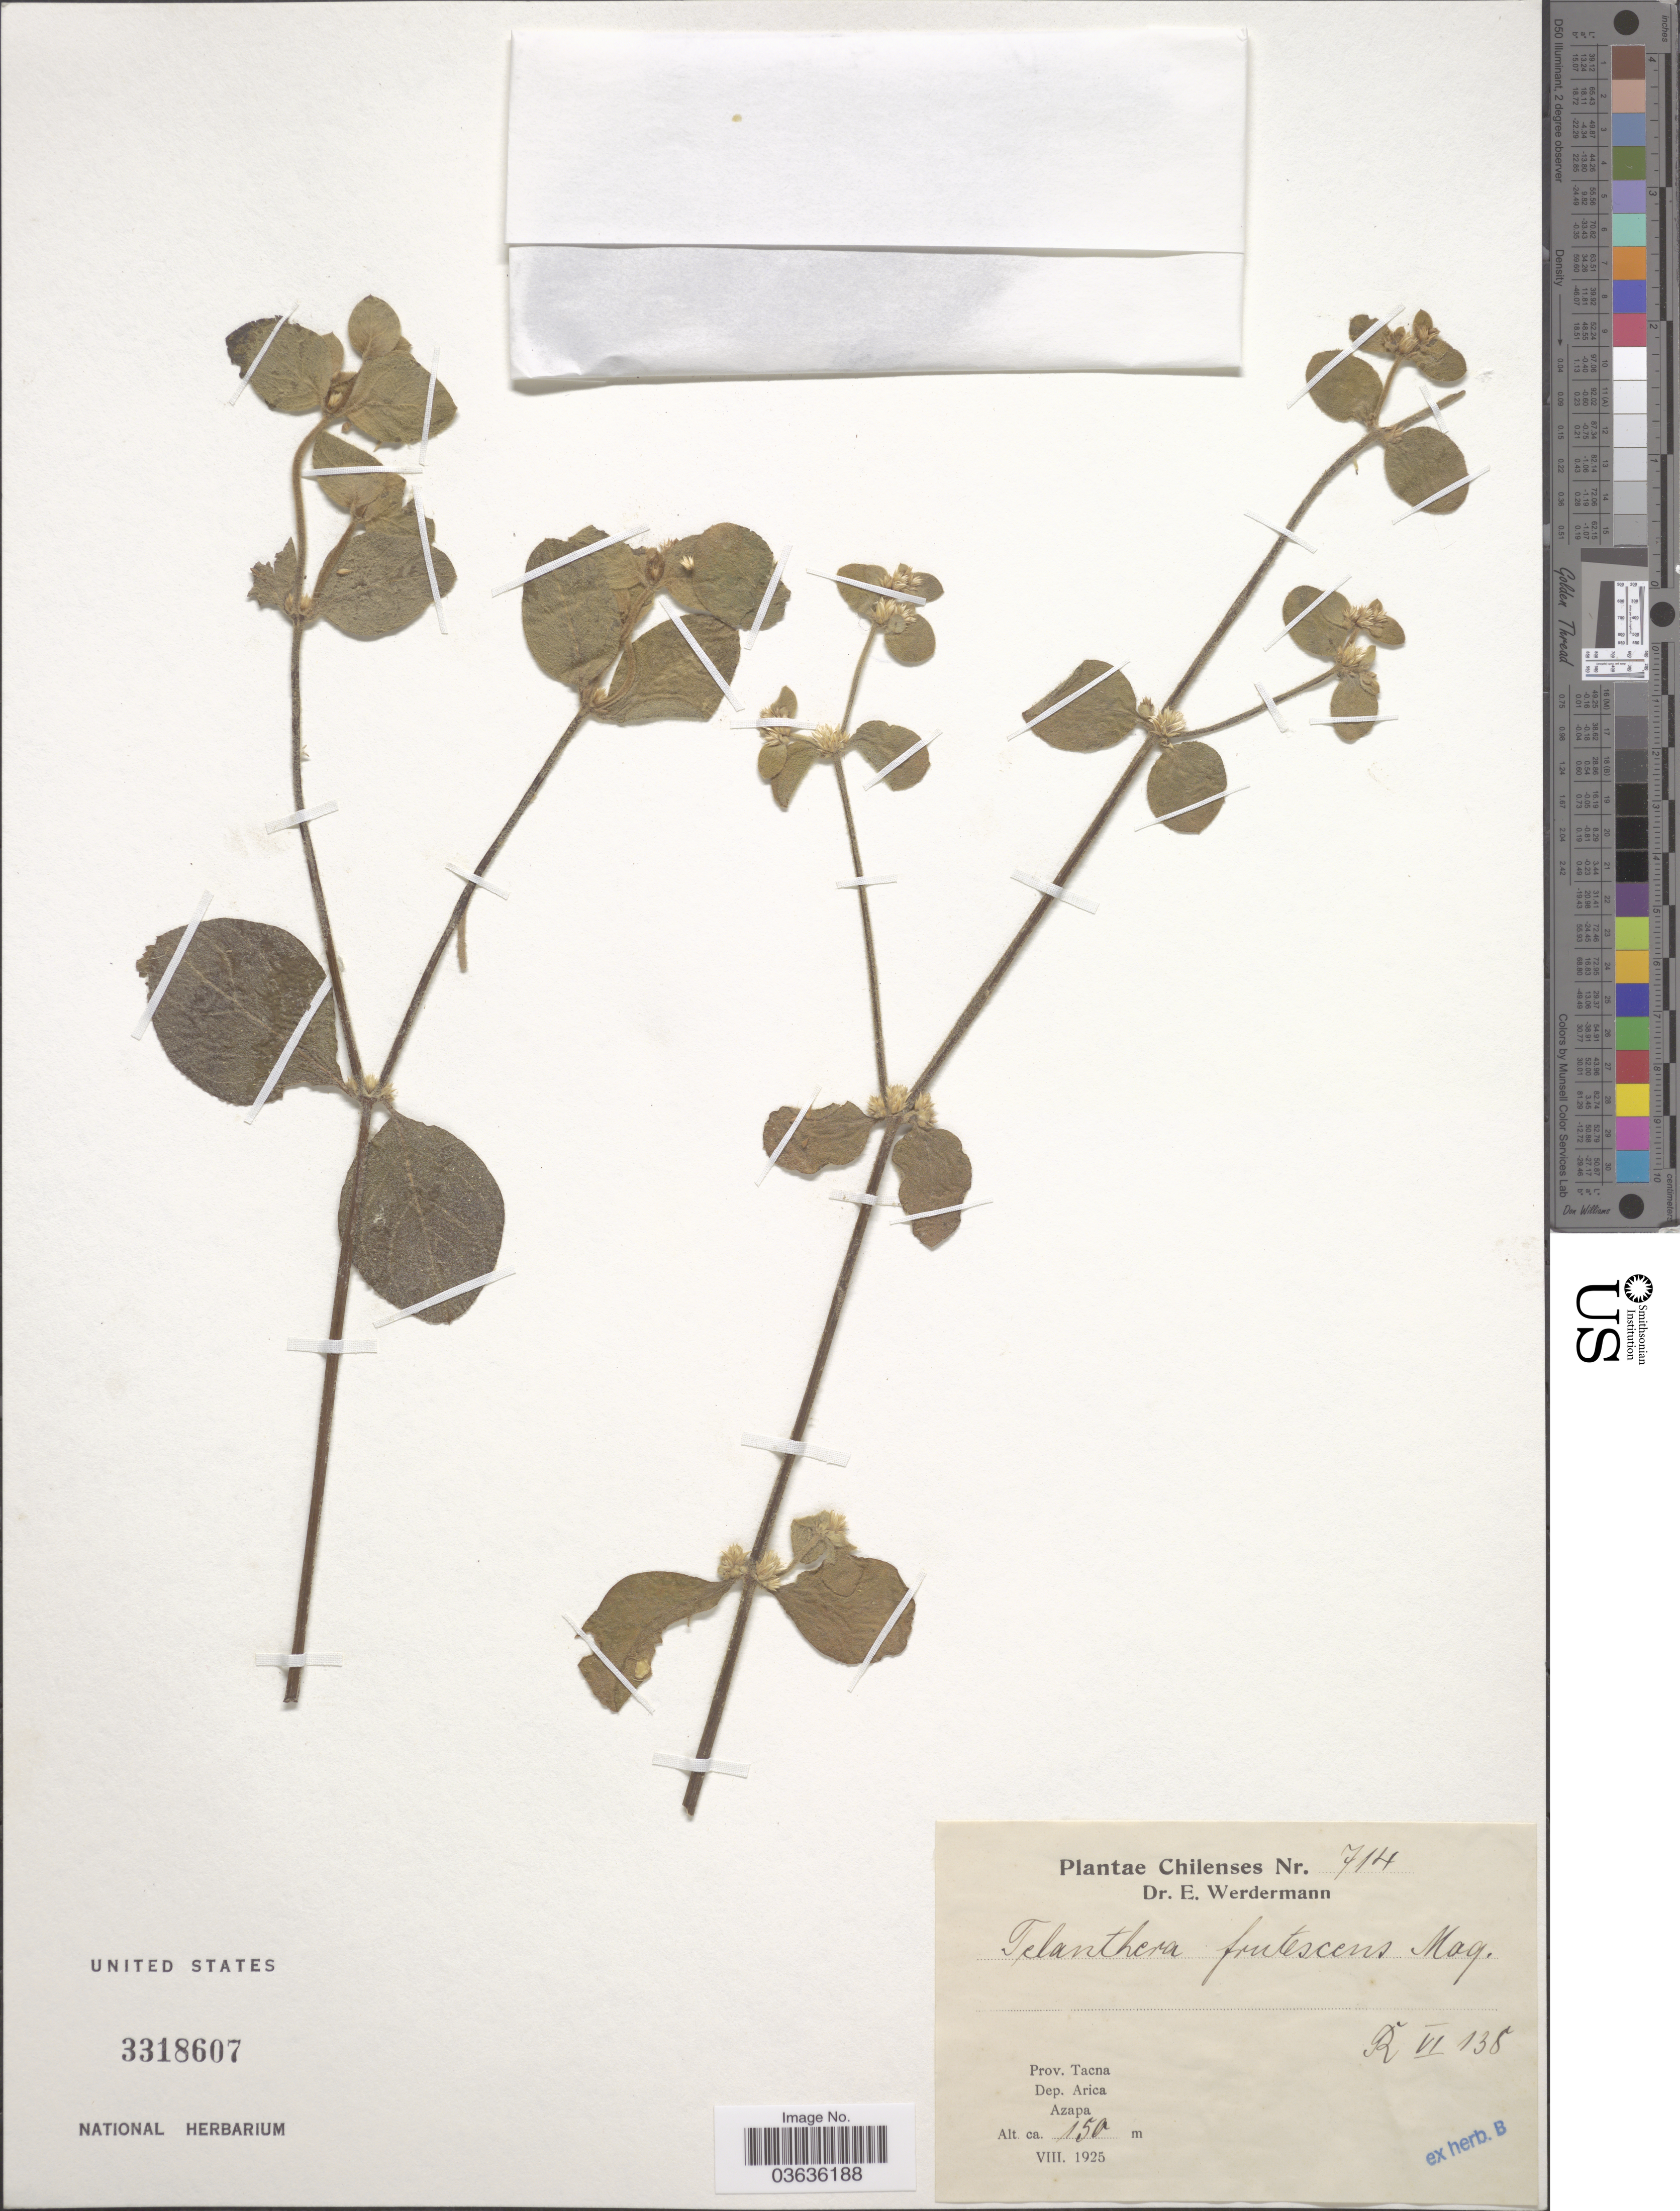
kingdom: Plantae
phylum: Tracheophyta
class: Magnoliopsida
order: Caryophyllales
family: Amaranthaceae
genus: Alternanthera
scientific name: Alternanthera frutescens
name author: (L'Hér.) R. Br. ex Spreng.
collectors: E. Werdermann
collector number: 714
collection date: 1925-08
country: Chile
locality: Prov. Tacna, Dep. Arica. Azapa.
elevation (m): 150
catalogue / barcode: US 3318607